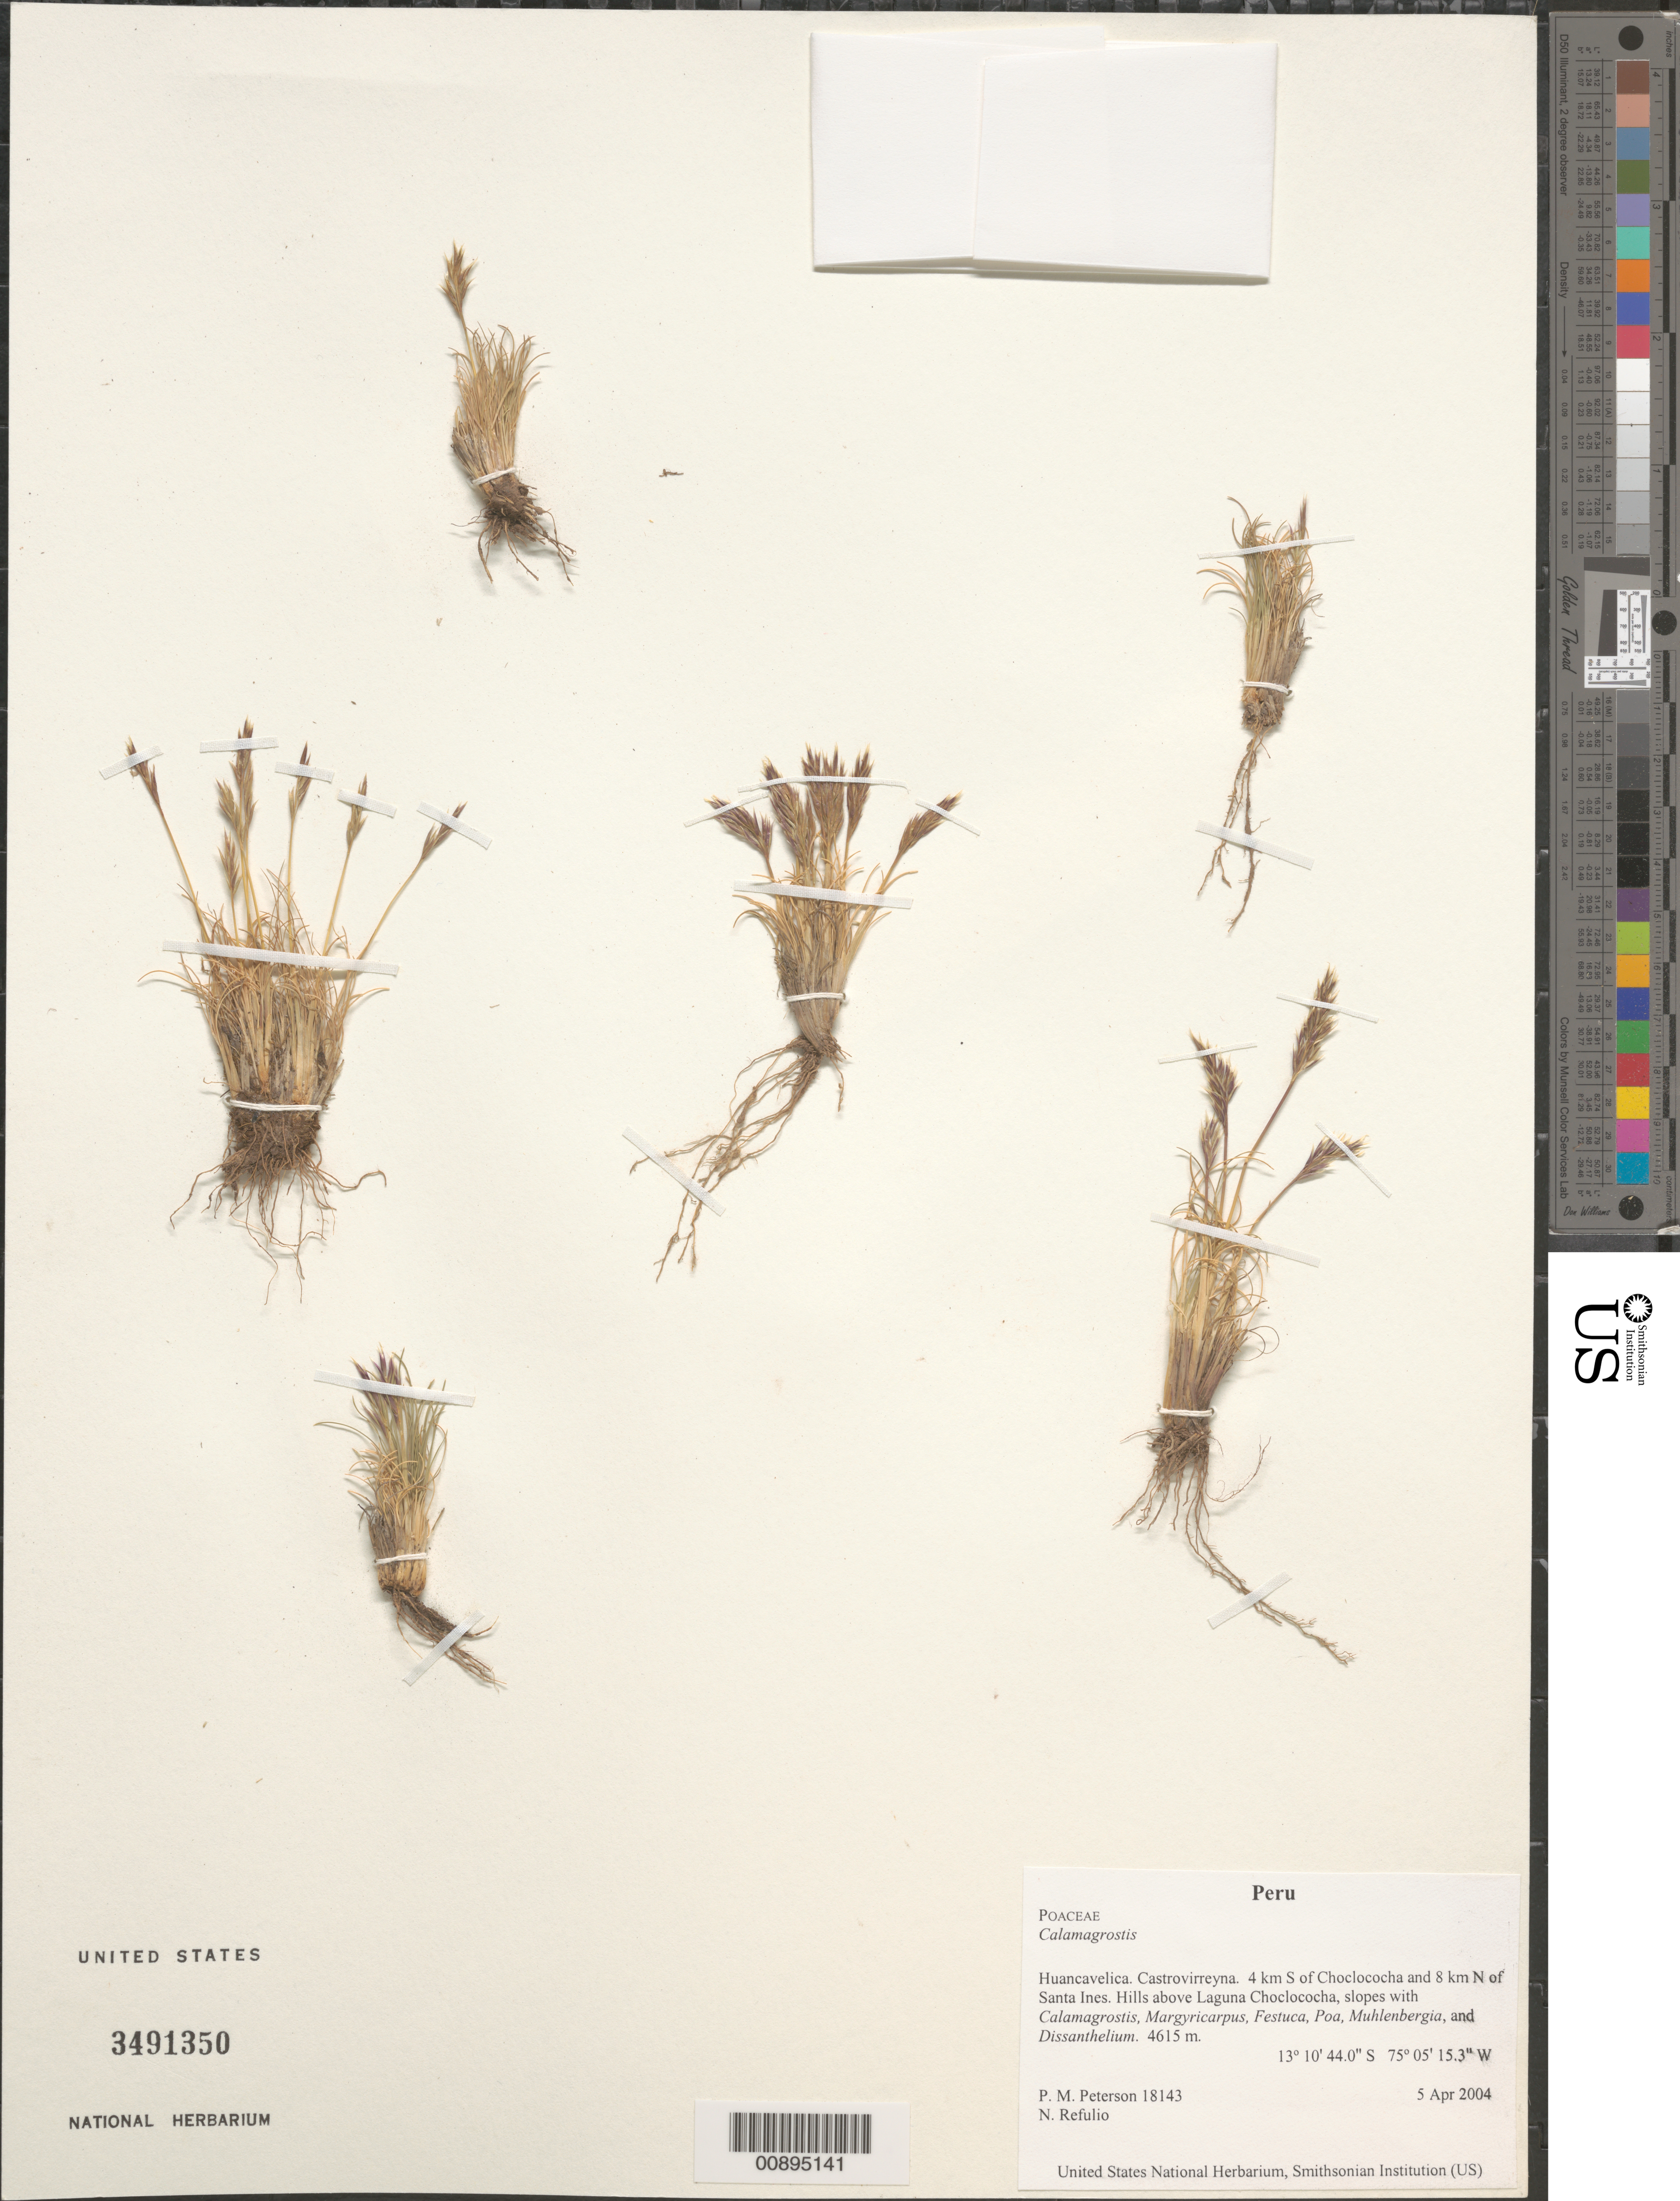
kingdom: Plantae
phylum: Tracheophyta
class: Liliopsida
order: Poales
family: Poaceae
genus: Calamagrostis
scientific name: Calamagrostis sp.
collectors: P. M. Peterson & N. Refulio-Rodríguez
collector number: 18143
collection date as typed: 05 Apr 2004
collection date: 2004-04-05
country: Peru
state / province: Huancavelica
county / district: Castrovirreyna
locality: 4 km S of Choclococha and 8 km N of Santa Ines. Hills above Laguna Choclococha, slopes with Calamagrostis, Margyricarpus, Festuca, Poa, Muhlenbergia, and Dissanthelium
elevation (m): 4615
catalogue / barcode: US 3491350